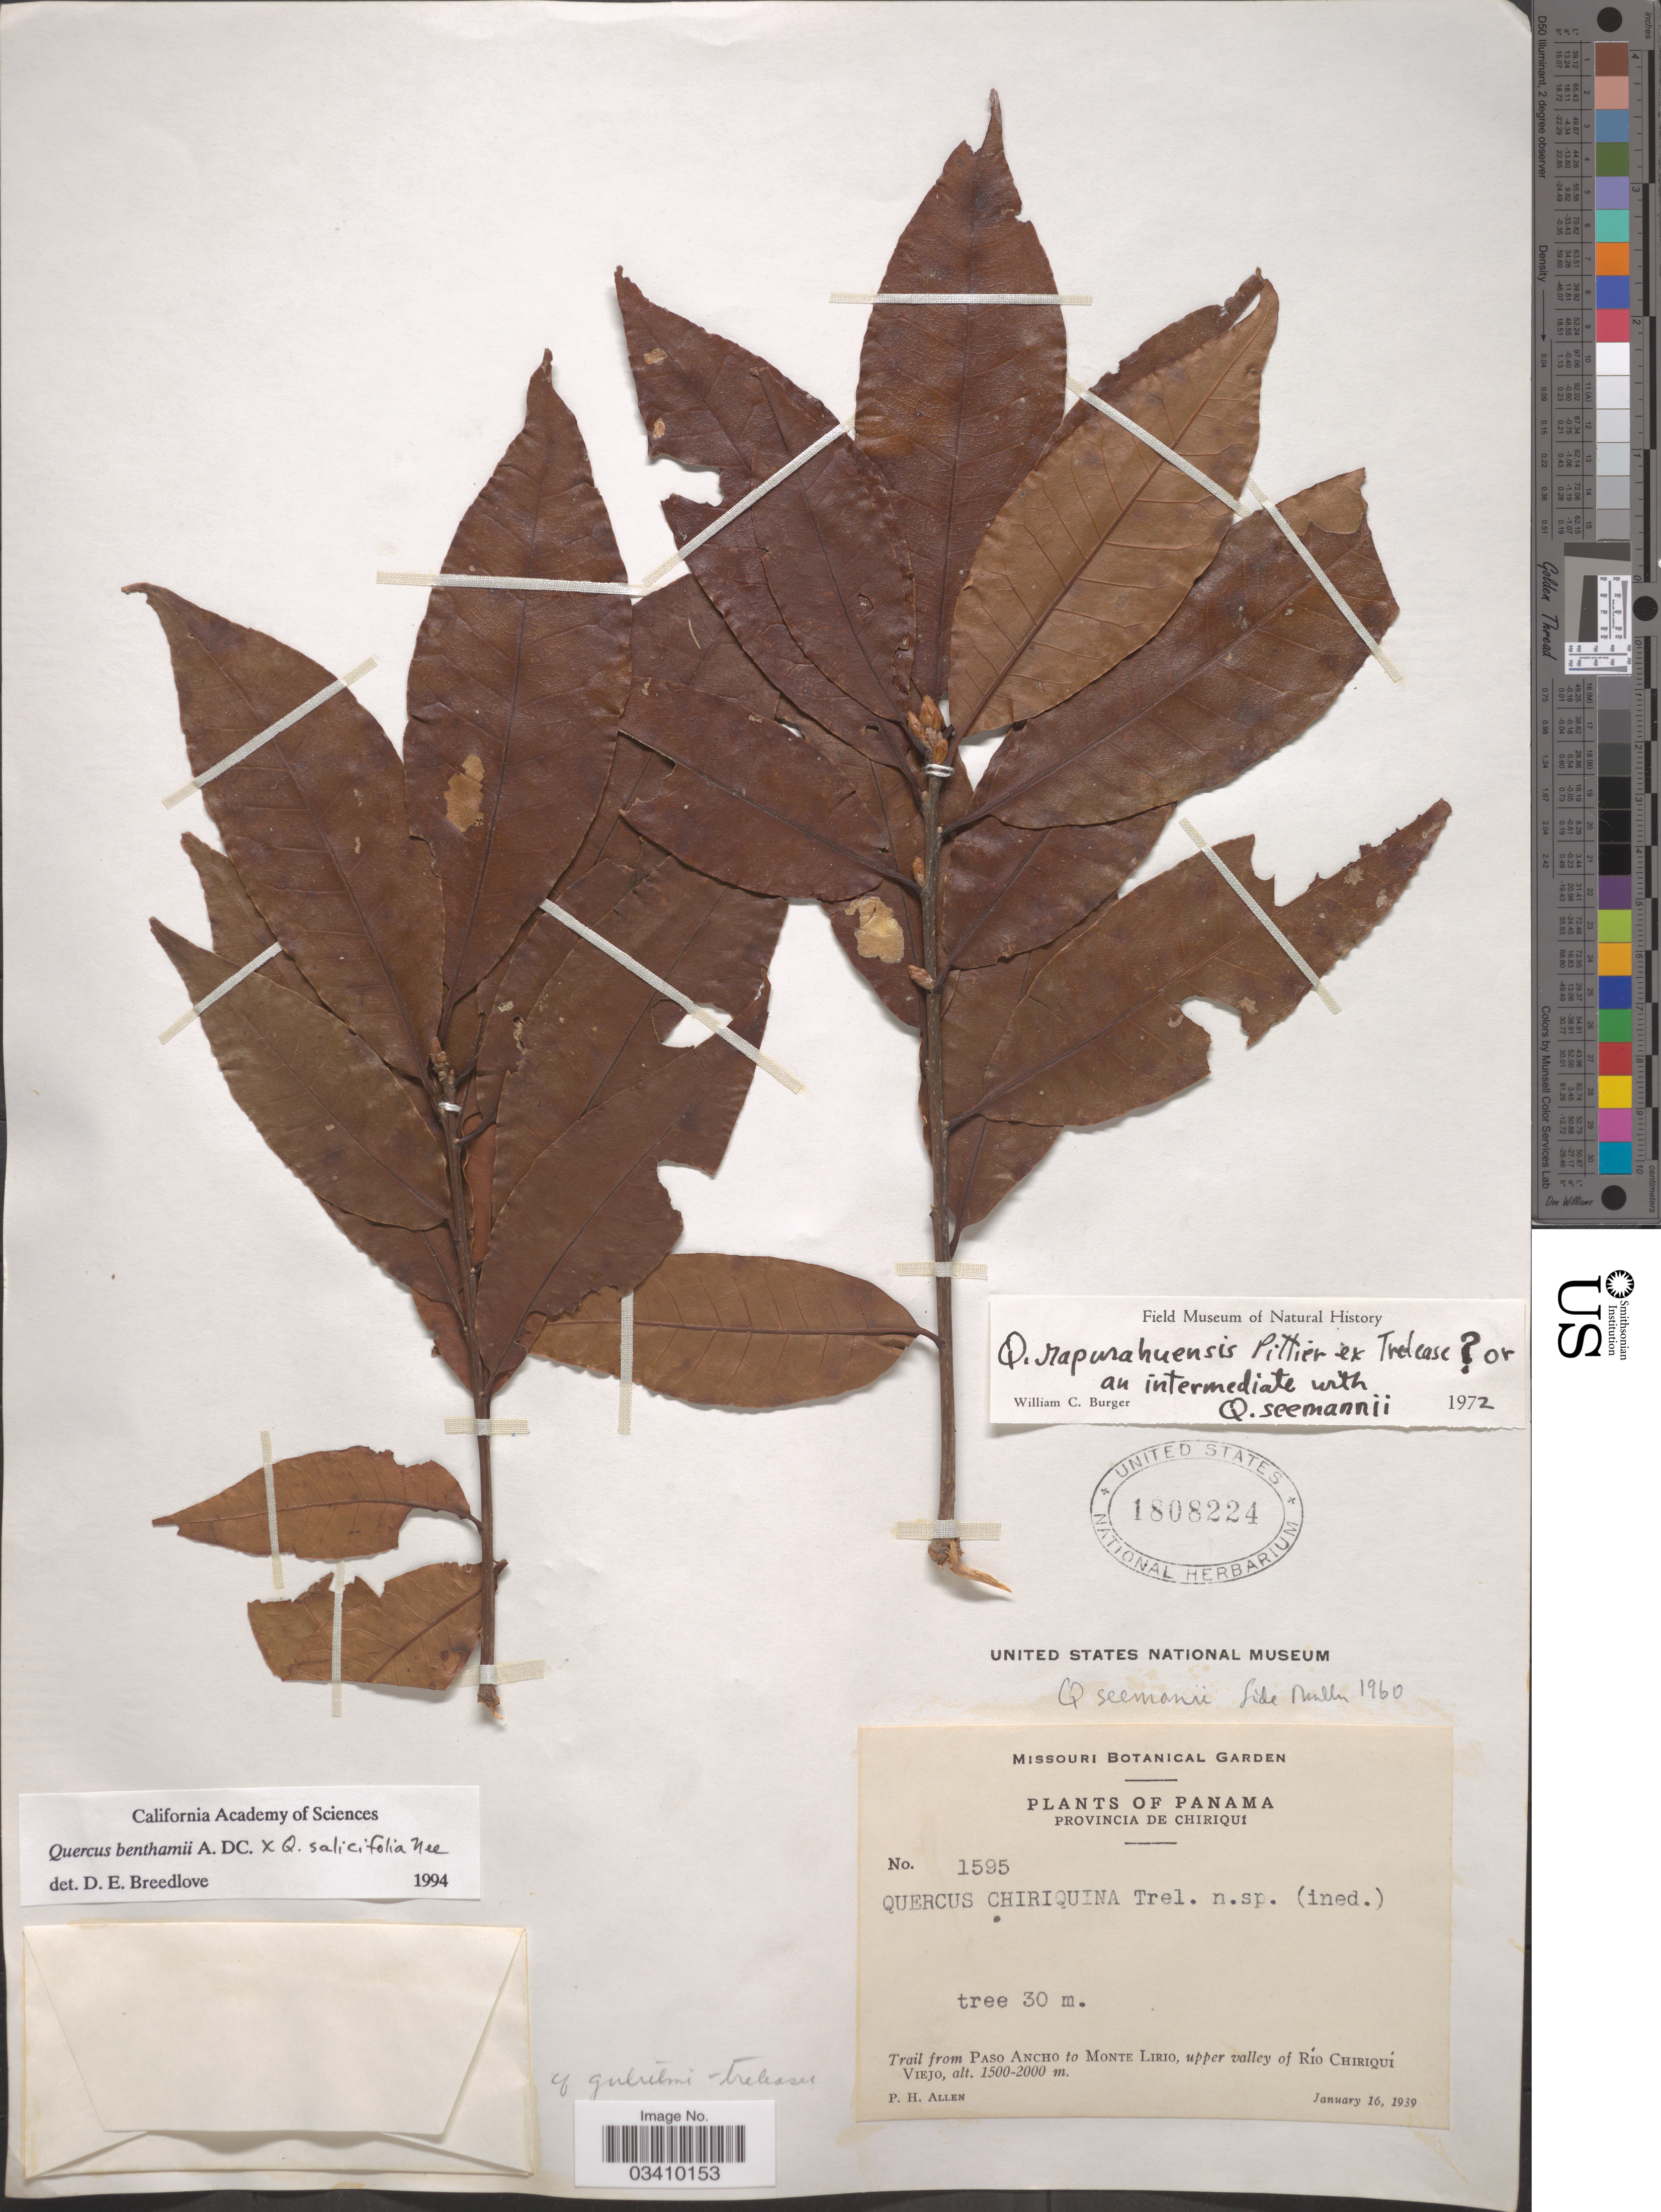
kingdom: Plantae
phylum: Tracheophyta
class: Magnoliopsida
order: Fagales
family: Fagaceae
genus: Quercus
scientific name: Quercus benthamii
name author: A. DC.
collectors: P. H. Allen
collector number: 1595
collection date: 1939-01-16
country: Panama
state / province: Chiriqui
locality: Trail from Paso Ancho to Monte Lirio, upper valley of Río Chiriquí Viejo.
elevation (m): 1500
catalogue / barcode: US 1808224